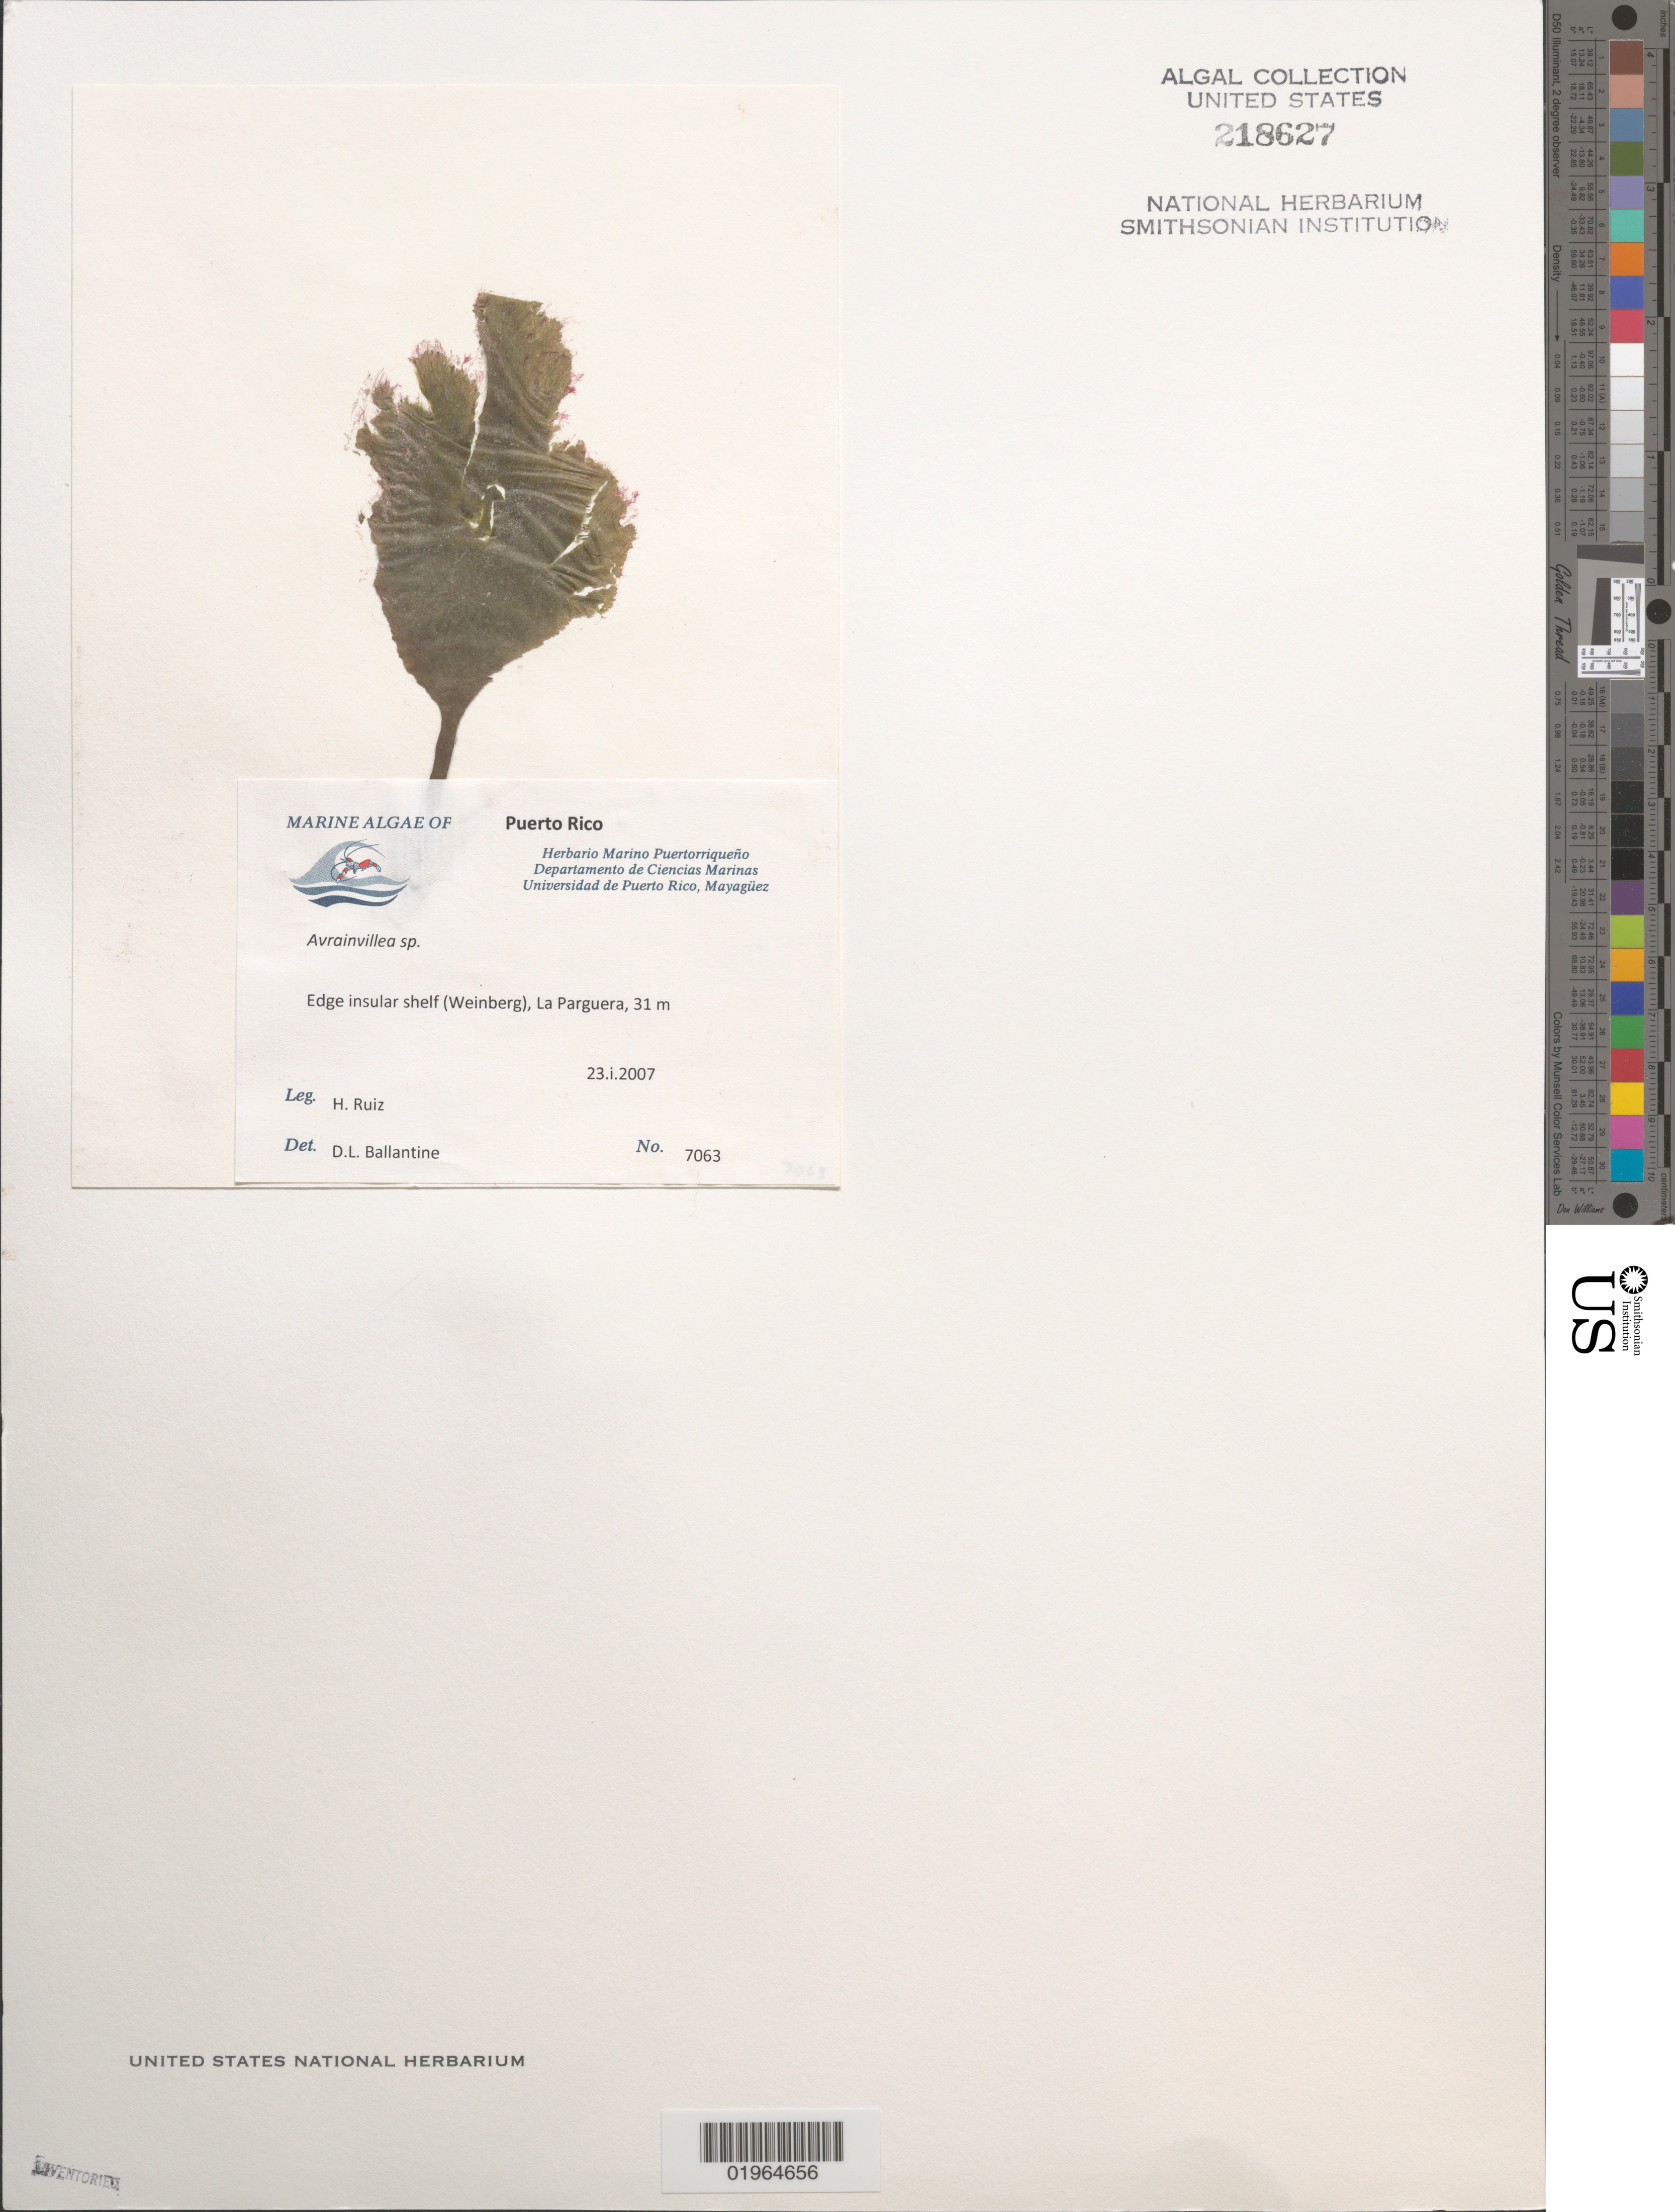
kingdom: Plantae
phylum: Chlorophyta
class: Ulvophyceae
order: Bryopsidales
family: Dichotomosiphonaceae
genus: Avrainvillea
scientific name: Avrainvillea sp.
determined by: Ballantine, D. L.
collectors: H. Ruiz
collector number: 7063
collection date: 2007-01-23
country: Puerto Rico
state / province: Lajas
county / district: La Parguera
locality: Edge insular shelf (Weinberg)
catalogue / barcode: US 218627